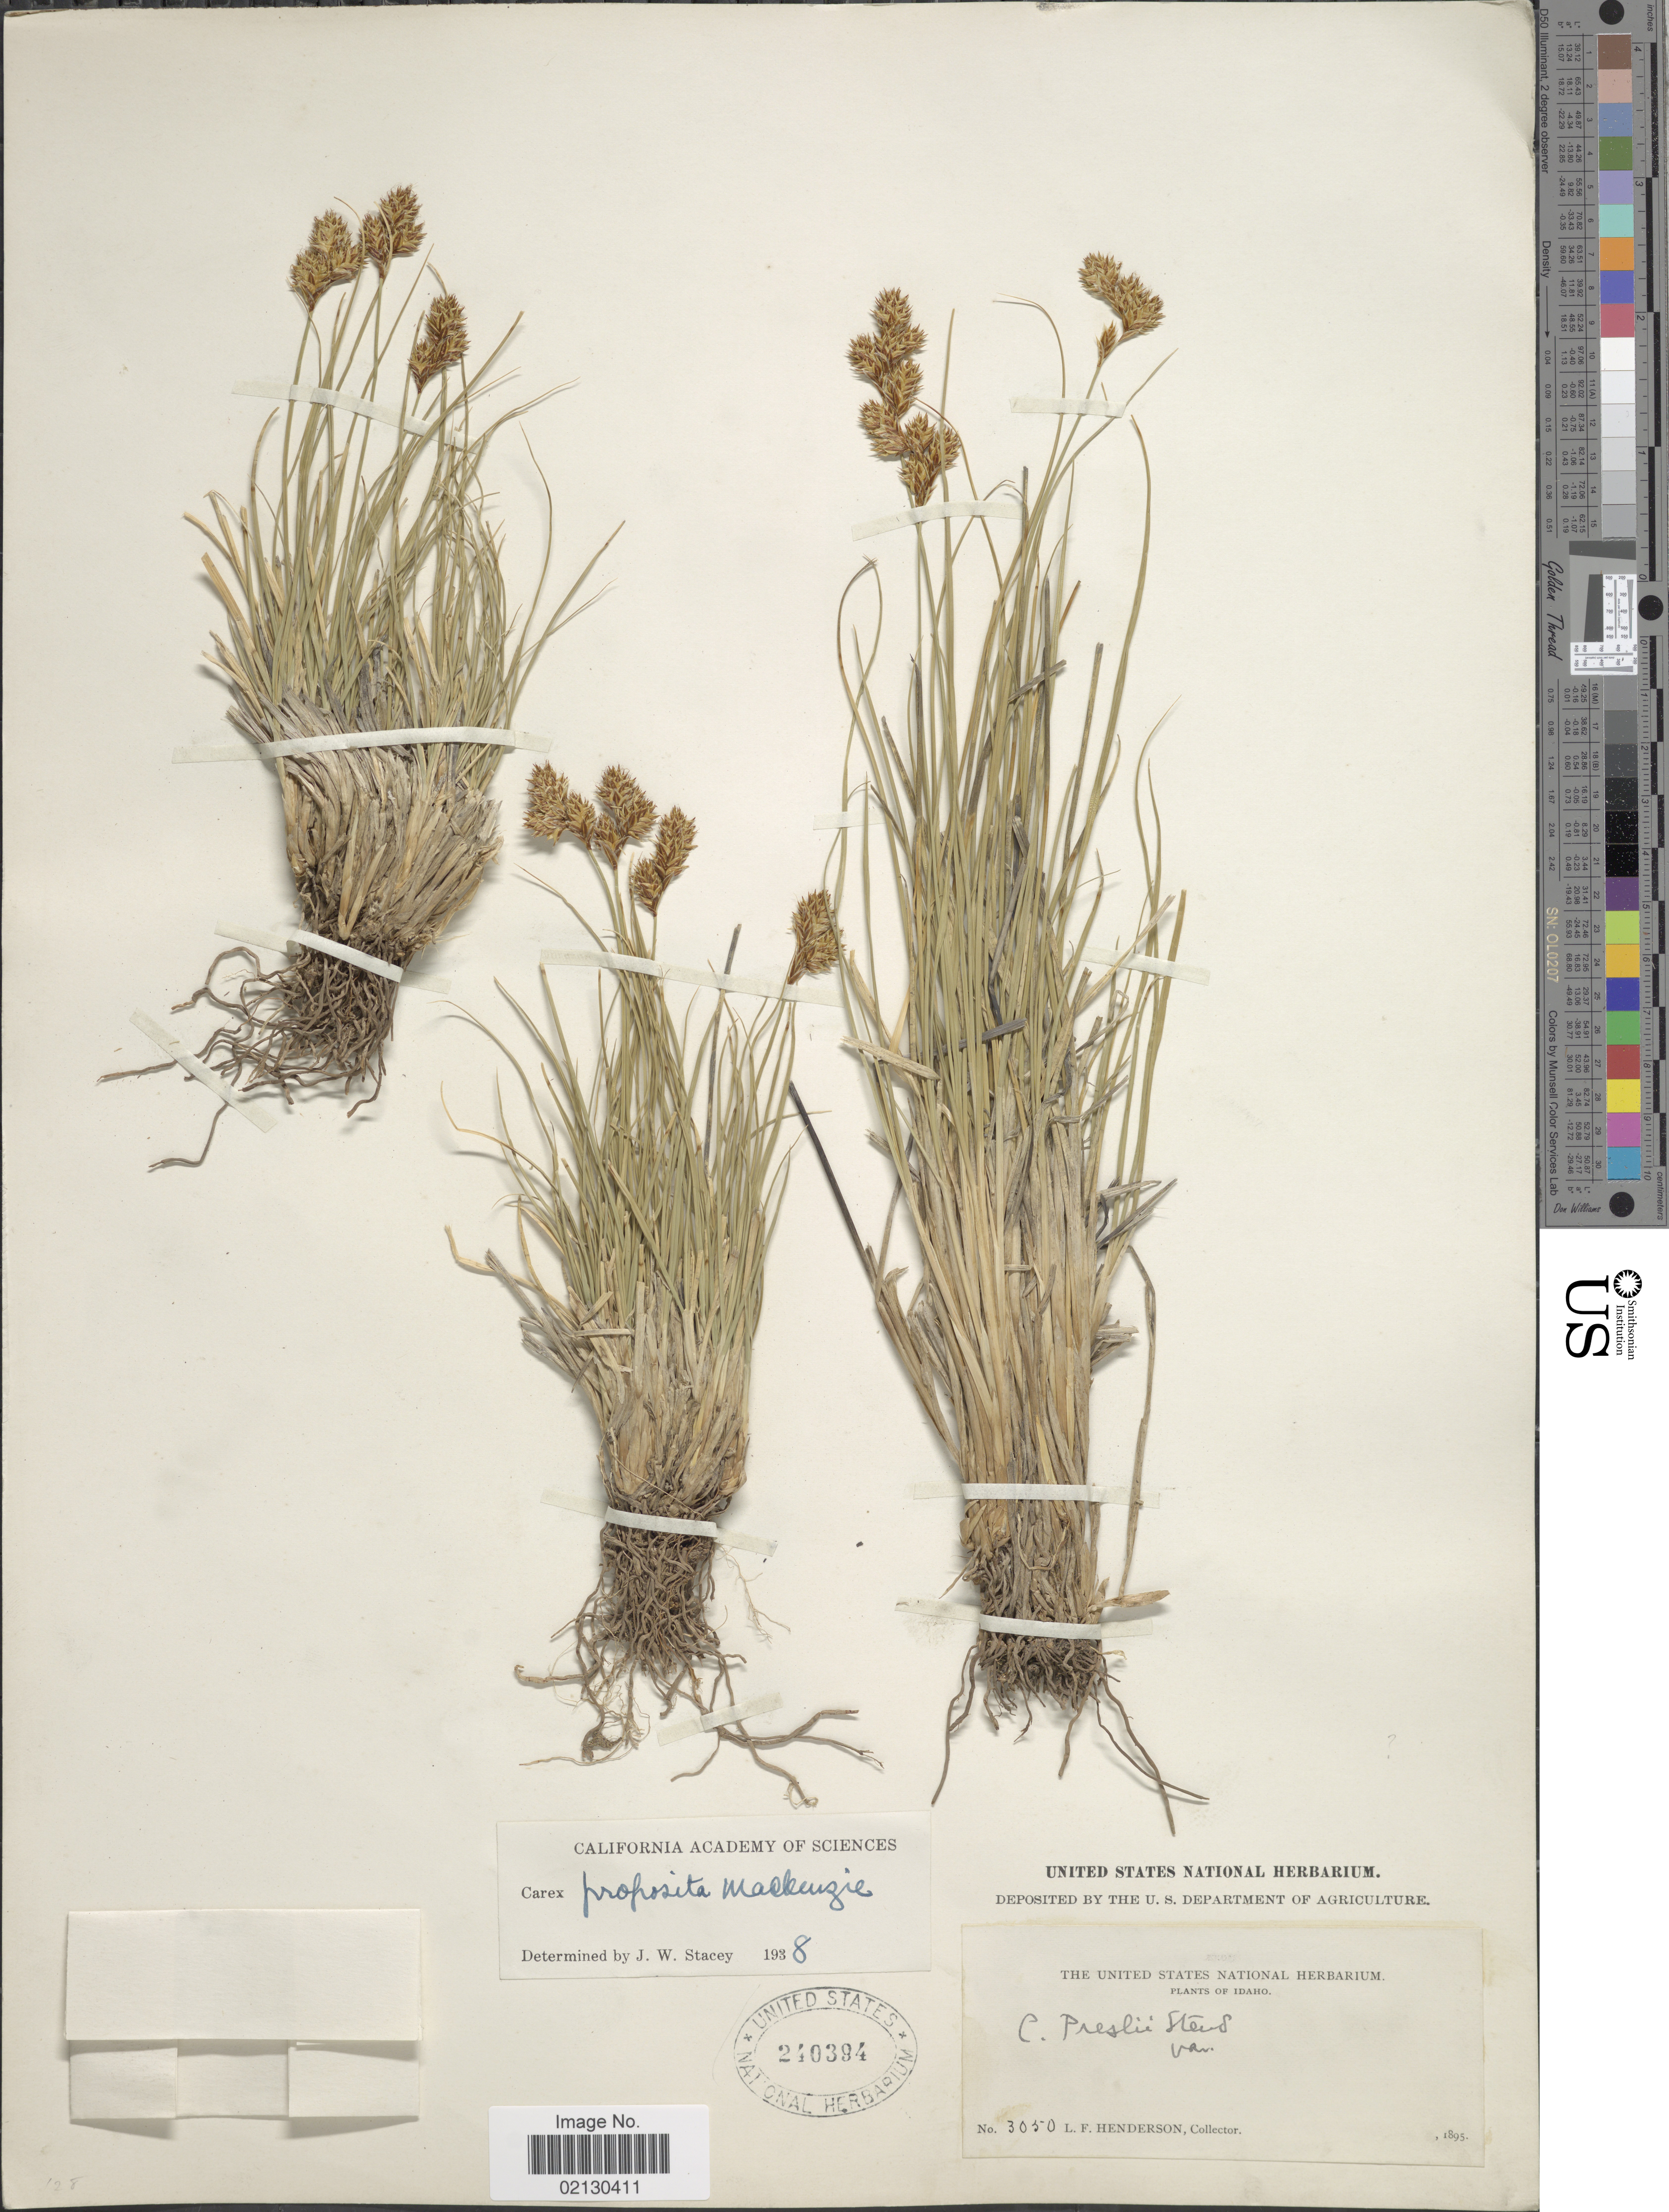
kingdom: Plantae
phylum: Tracheophyta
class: Liliopsida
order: Poales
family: Cyperaceae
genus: Carex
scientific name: Carex proposita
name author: Mack.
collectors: L. Henderson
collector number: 3050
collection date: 1895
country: United States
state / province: Idaho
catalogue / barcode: US 240394